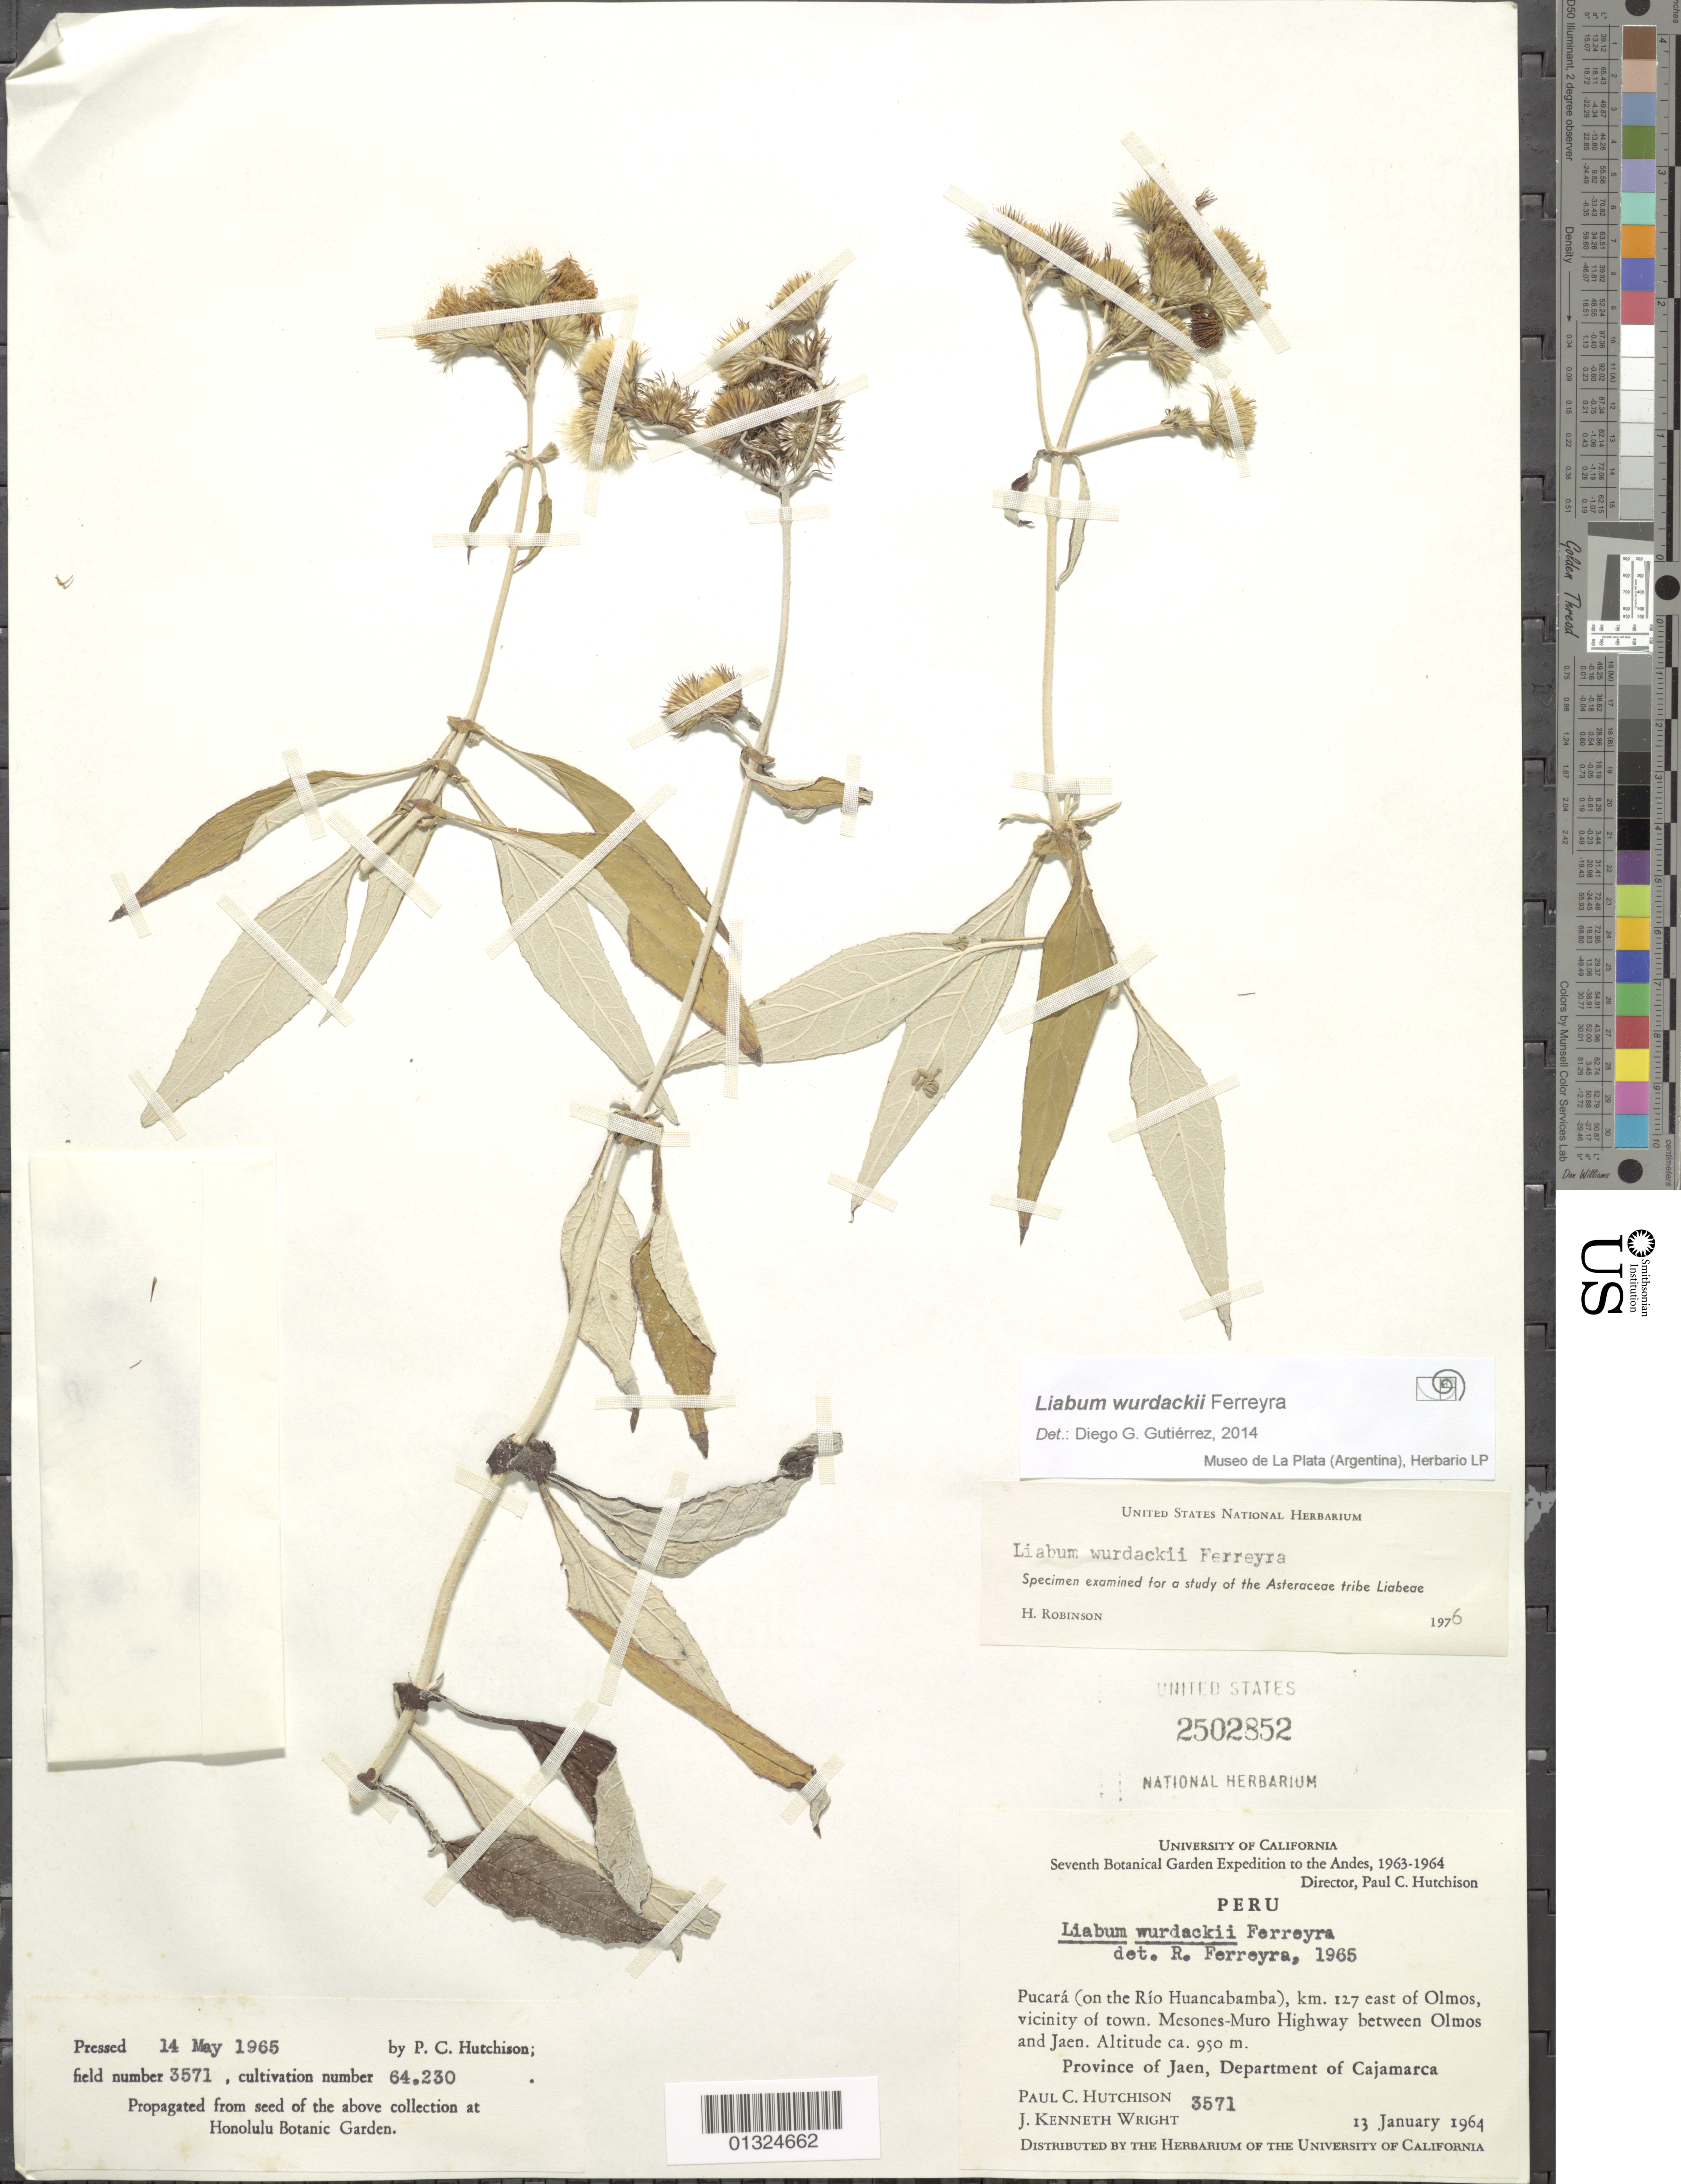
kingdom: Plantae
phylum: Tracheophyta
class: Magnoliopsida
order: Asterales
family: Asteraceae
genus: Liabum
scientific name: Liabum wurdackii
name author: Ferreyra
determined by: Gutierrez, D. G.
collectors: P. C. Hutchison & J. K. Wright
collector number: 3571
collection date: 1964-01-13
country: Peru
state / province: Cajamarca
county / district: Jaén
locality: Pucara (on the Rio Huancabamba), km 127 east of Olmos, vicinity of town. Mesones - Muro Highway between Olmos and Jaen.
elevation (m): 950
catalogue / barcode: US 2502852